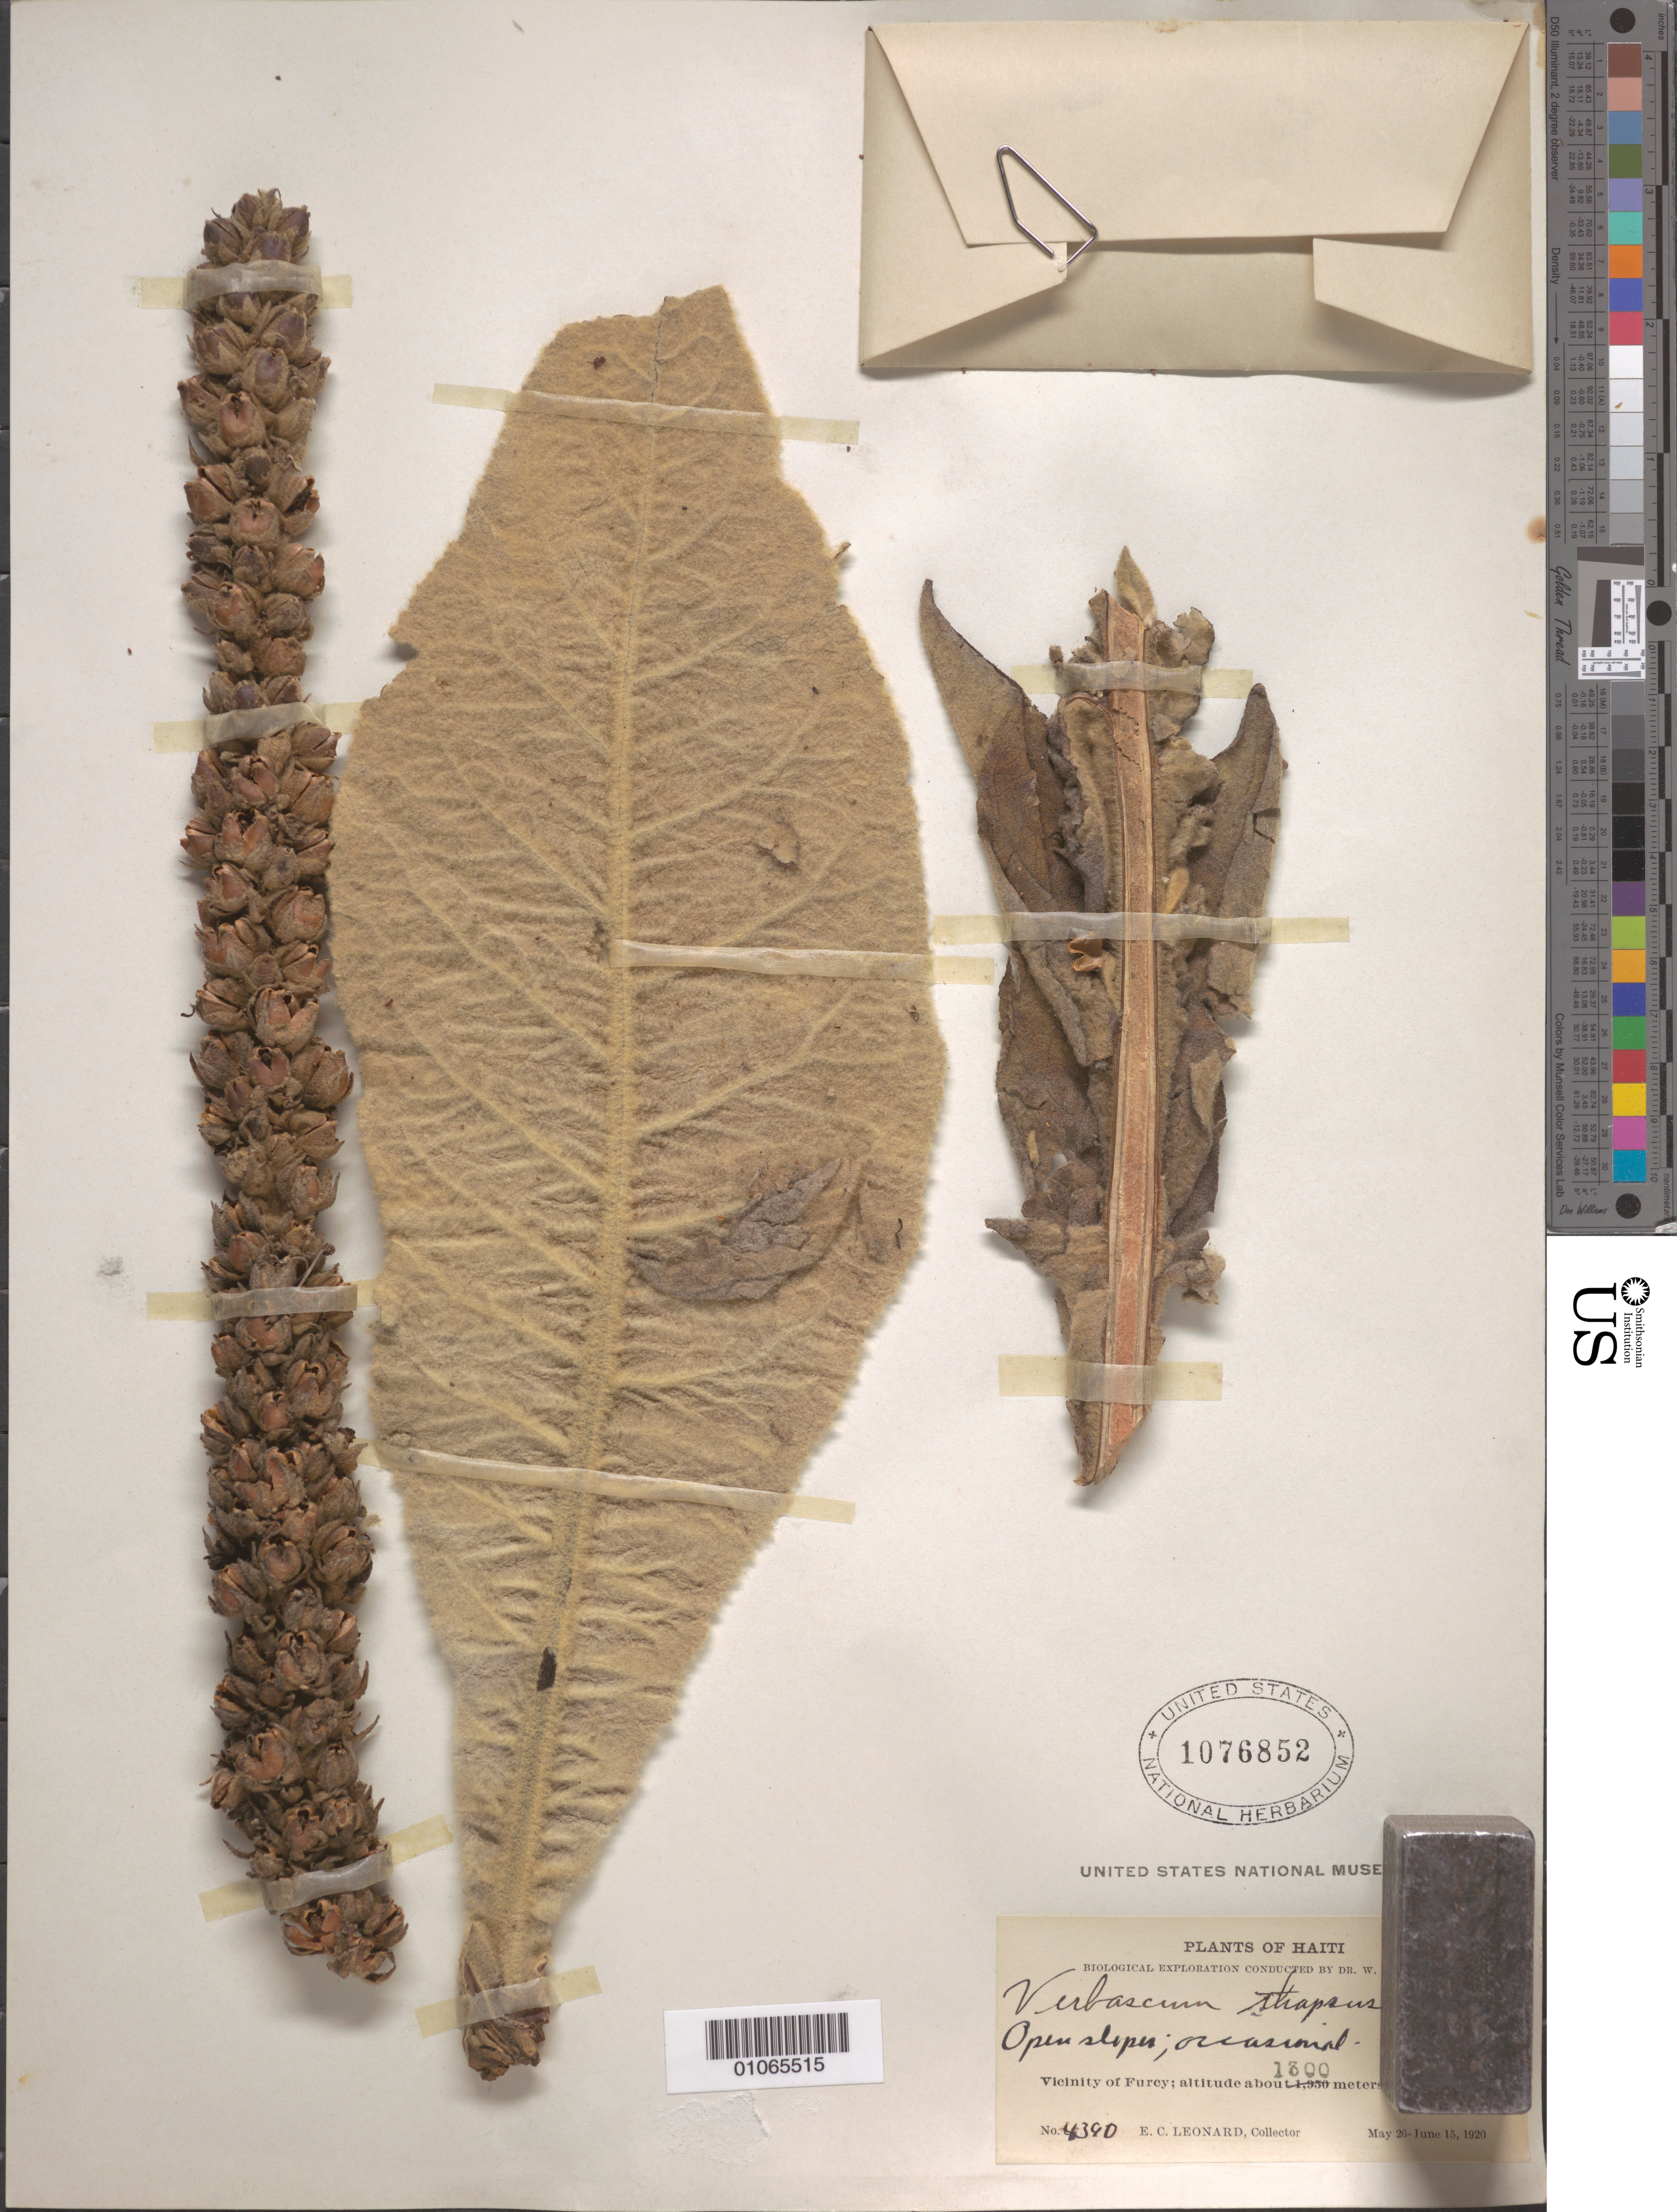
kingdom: Plantae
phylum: Tracheophyta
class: Magnoliopsida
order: Lamiales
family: Scrophulariaceae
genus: Verbascum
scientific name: Verbascum thapsus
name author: L.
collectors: E. C. Leonard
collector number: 4390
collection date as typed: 26 May 1920 to 15 Jun 1920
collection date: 1920-05-26/1920-06-15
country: Haiti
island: Hispaniola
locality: Vicinity of Furey. Open slopes, occasional.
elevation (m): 1300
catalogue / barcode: US 1076852